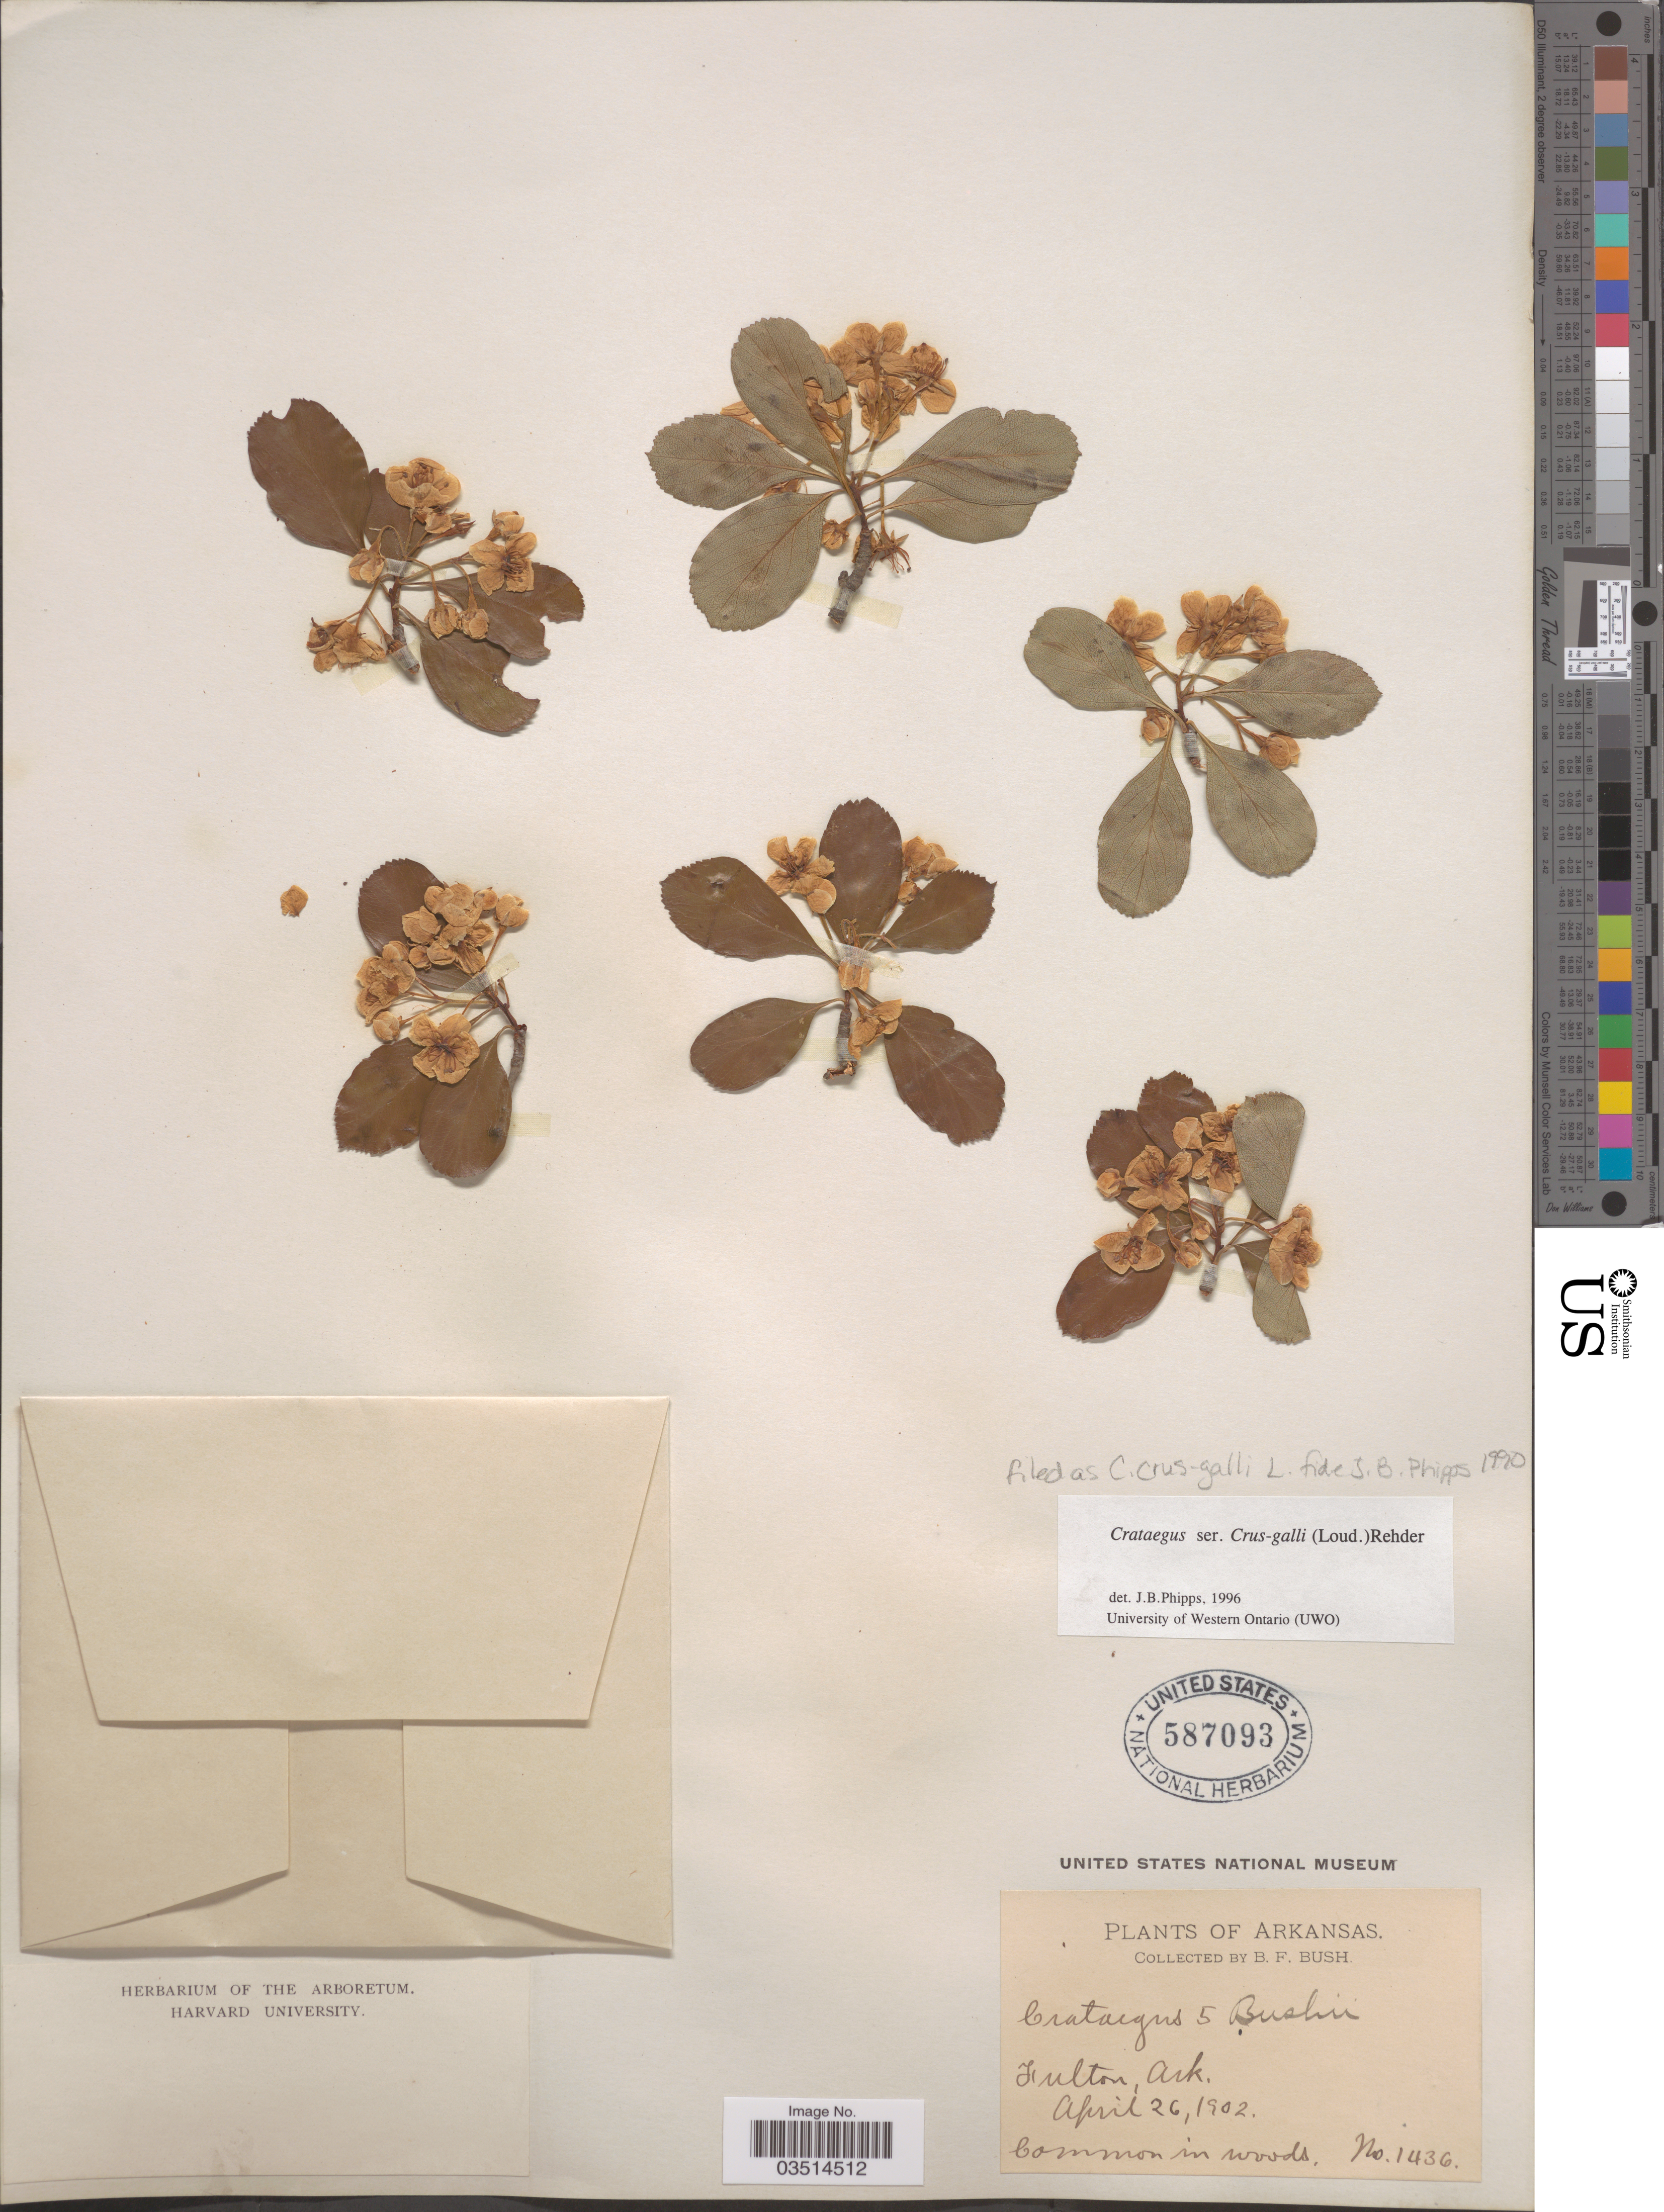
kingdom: Plantae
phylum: Tracheophyta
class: Magnoliopsida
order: Rosales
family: Rosaceae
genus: Crataegus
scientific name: Crataegus crus-galli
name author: L.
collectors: B. F. Bush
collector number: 1436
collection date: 1902-04-26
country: United States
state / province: Arkansas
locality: Fulton.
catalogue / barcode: US 587093